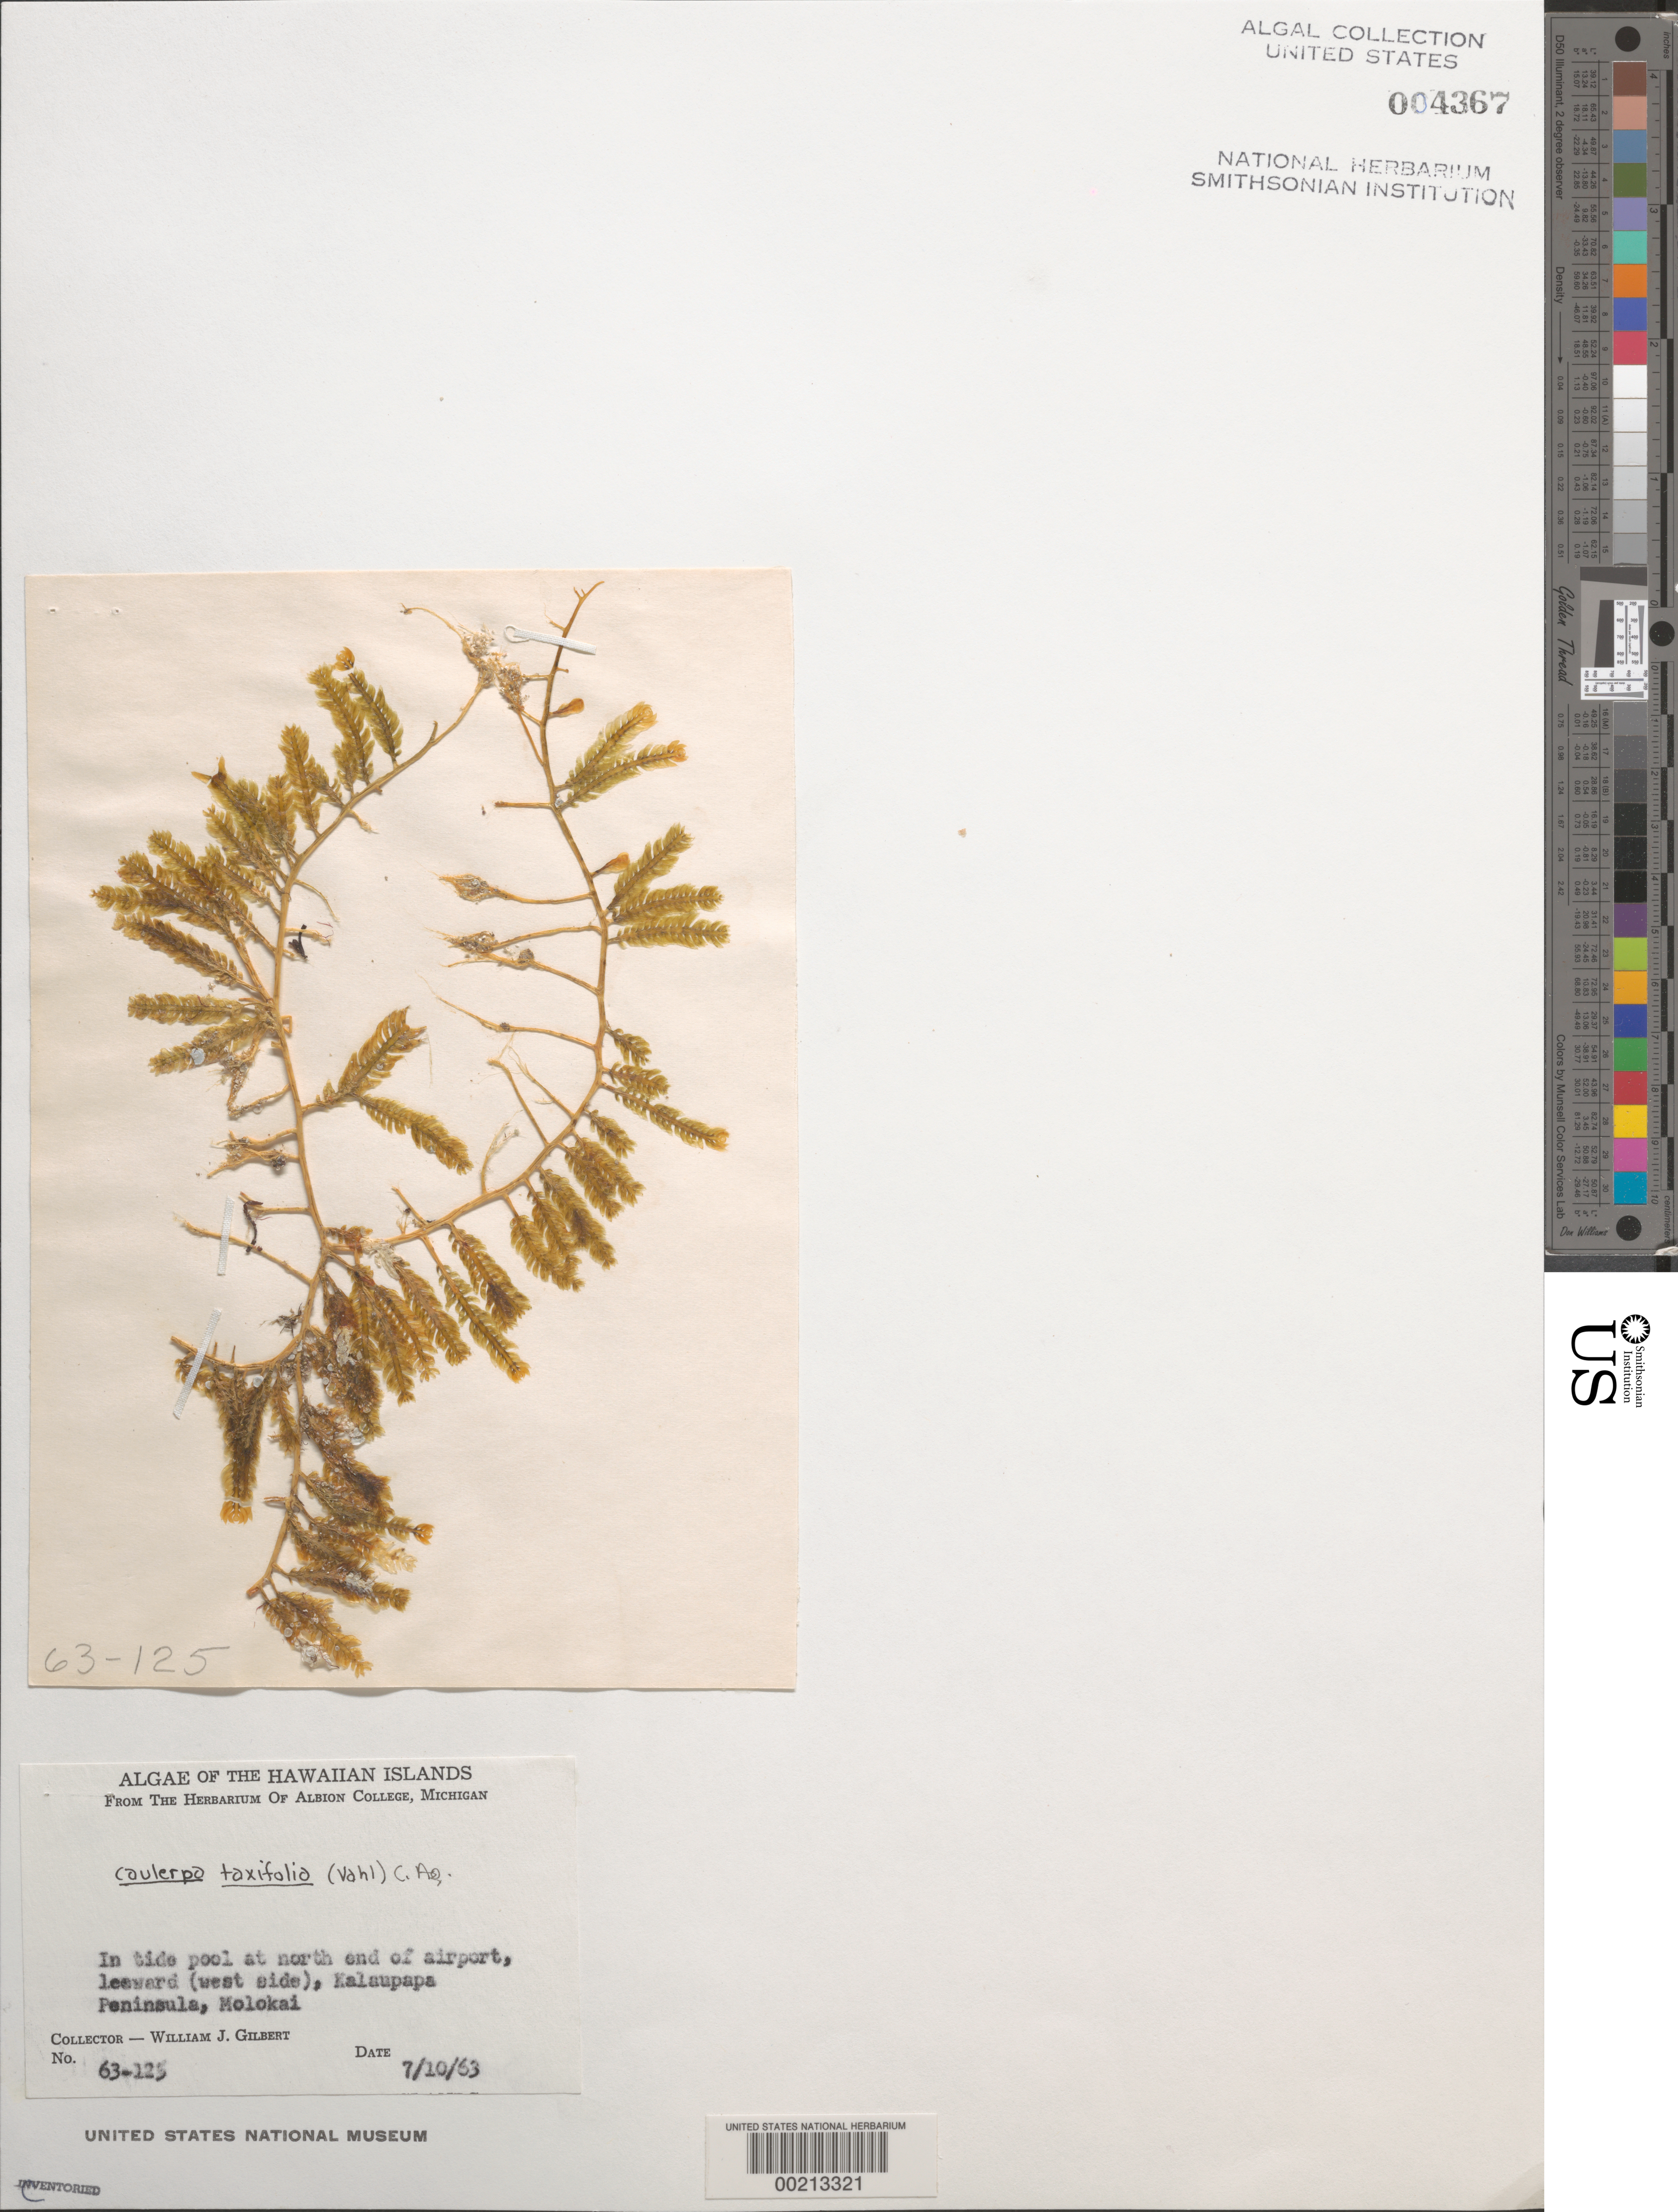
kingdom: Plantae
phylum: Chlorophyta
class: Ulvophyceae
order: Bryopsidales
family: Caulerpaceae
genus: Caulerpa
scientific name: Caulerpa taxifolia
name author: (M. Vahl) C. Agardh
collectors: W. J. Gilbert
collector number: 63-125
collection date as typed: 10 Jul 1963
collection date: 1963-07-10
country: United States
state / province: Hawaii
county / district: Maui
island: Moloka'i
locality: Kalaupapa Peninsula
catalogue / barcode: US 4367